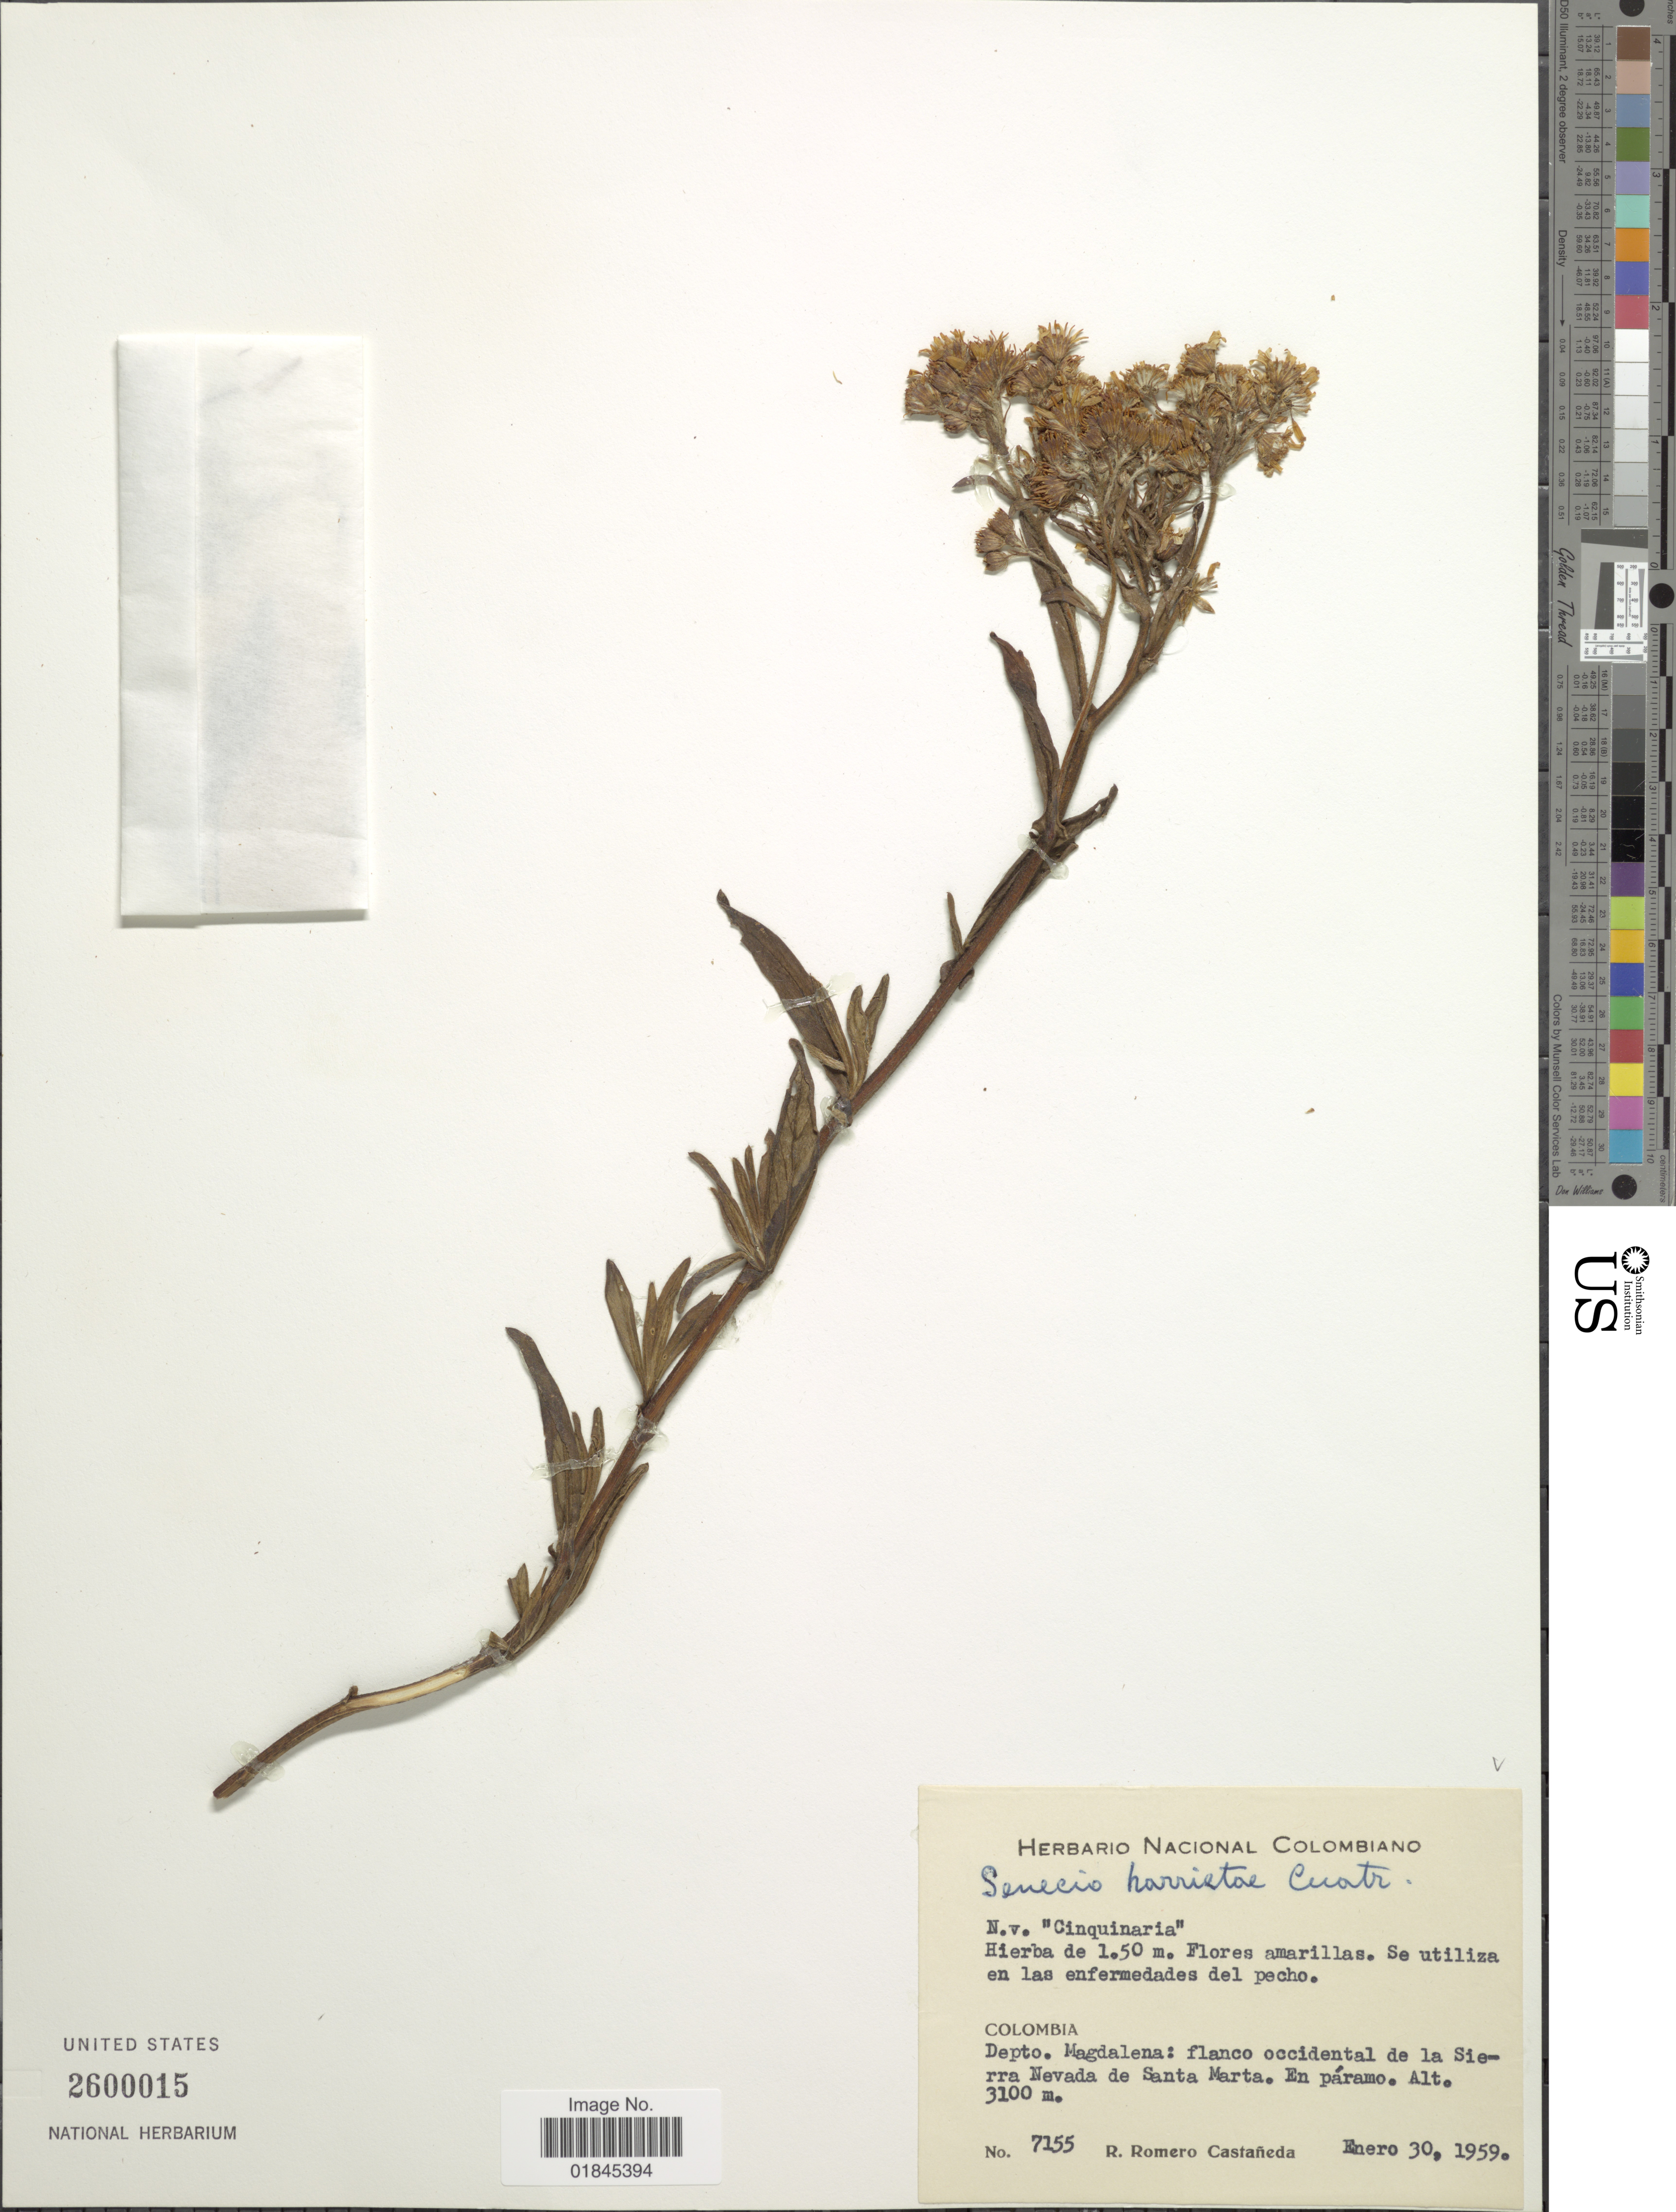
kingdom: Plantae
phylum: Tracheophyta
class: Magnoliopsida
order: Asterales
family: Asteraceae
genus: Pentacalia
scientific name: Pentacalia harrietae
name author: (Cuatrec.) Cuatrec.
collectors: R. Romero Castañeda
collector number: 7155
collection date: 1959-01-30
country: Colombia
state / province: Magdalena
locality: Depto. Magdalena: flanco occidental de la Sierra Nevada de Santa Marta. En páramo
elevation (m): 3100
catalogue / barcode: US 2600015